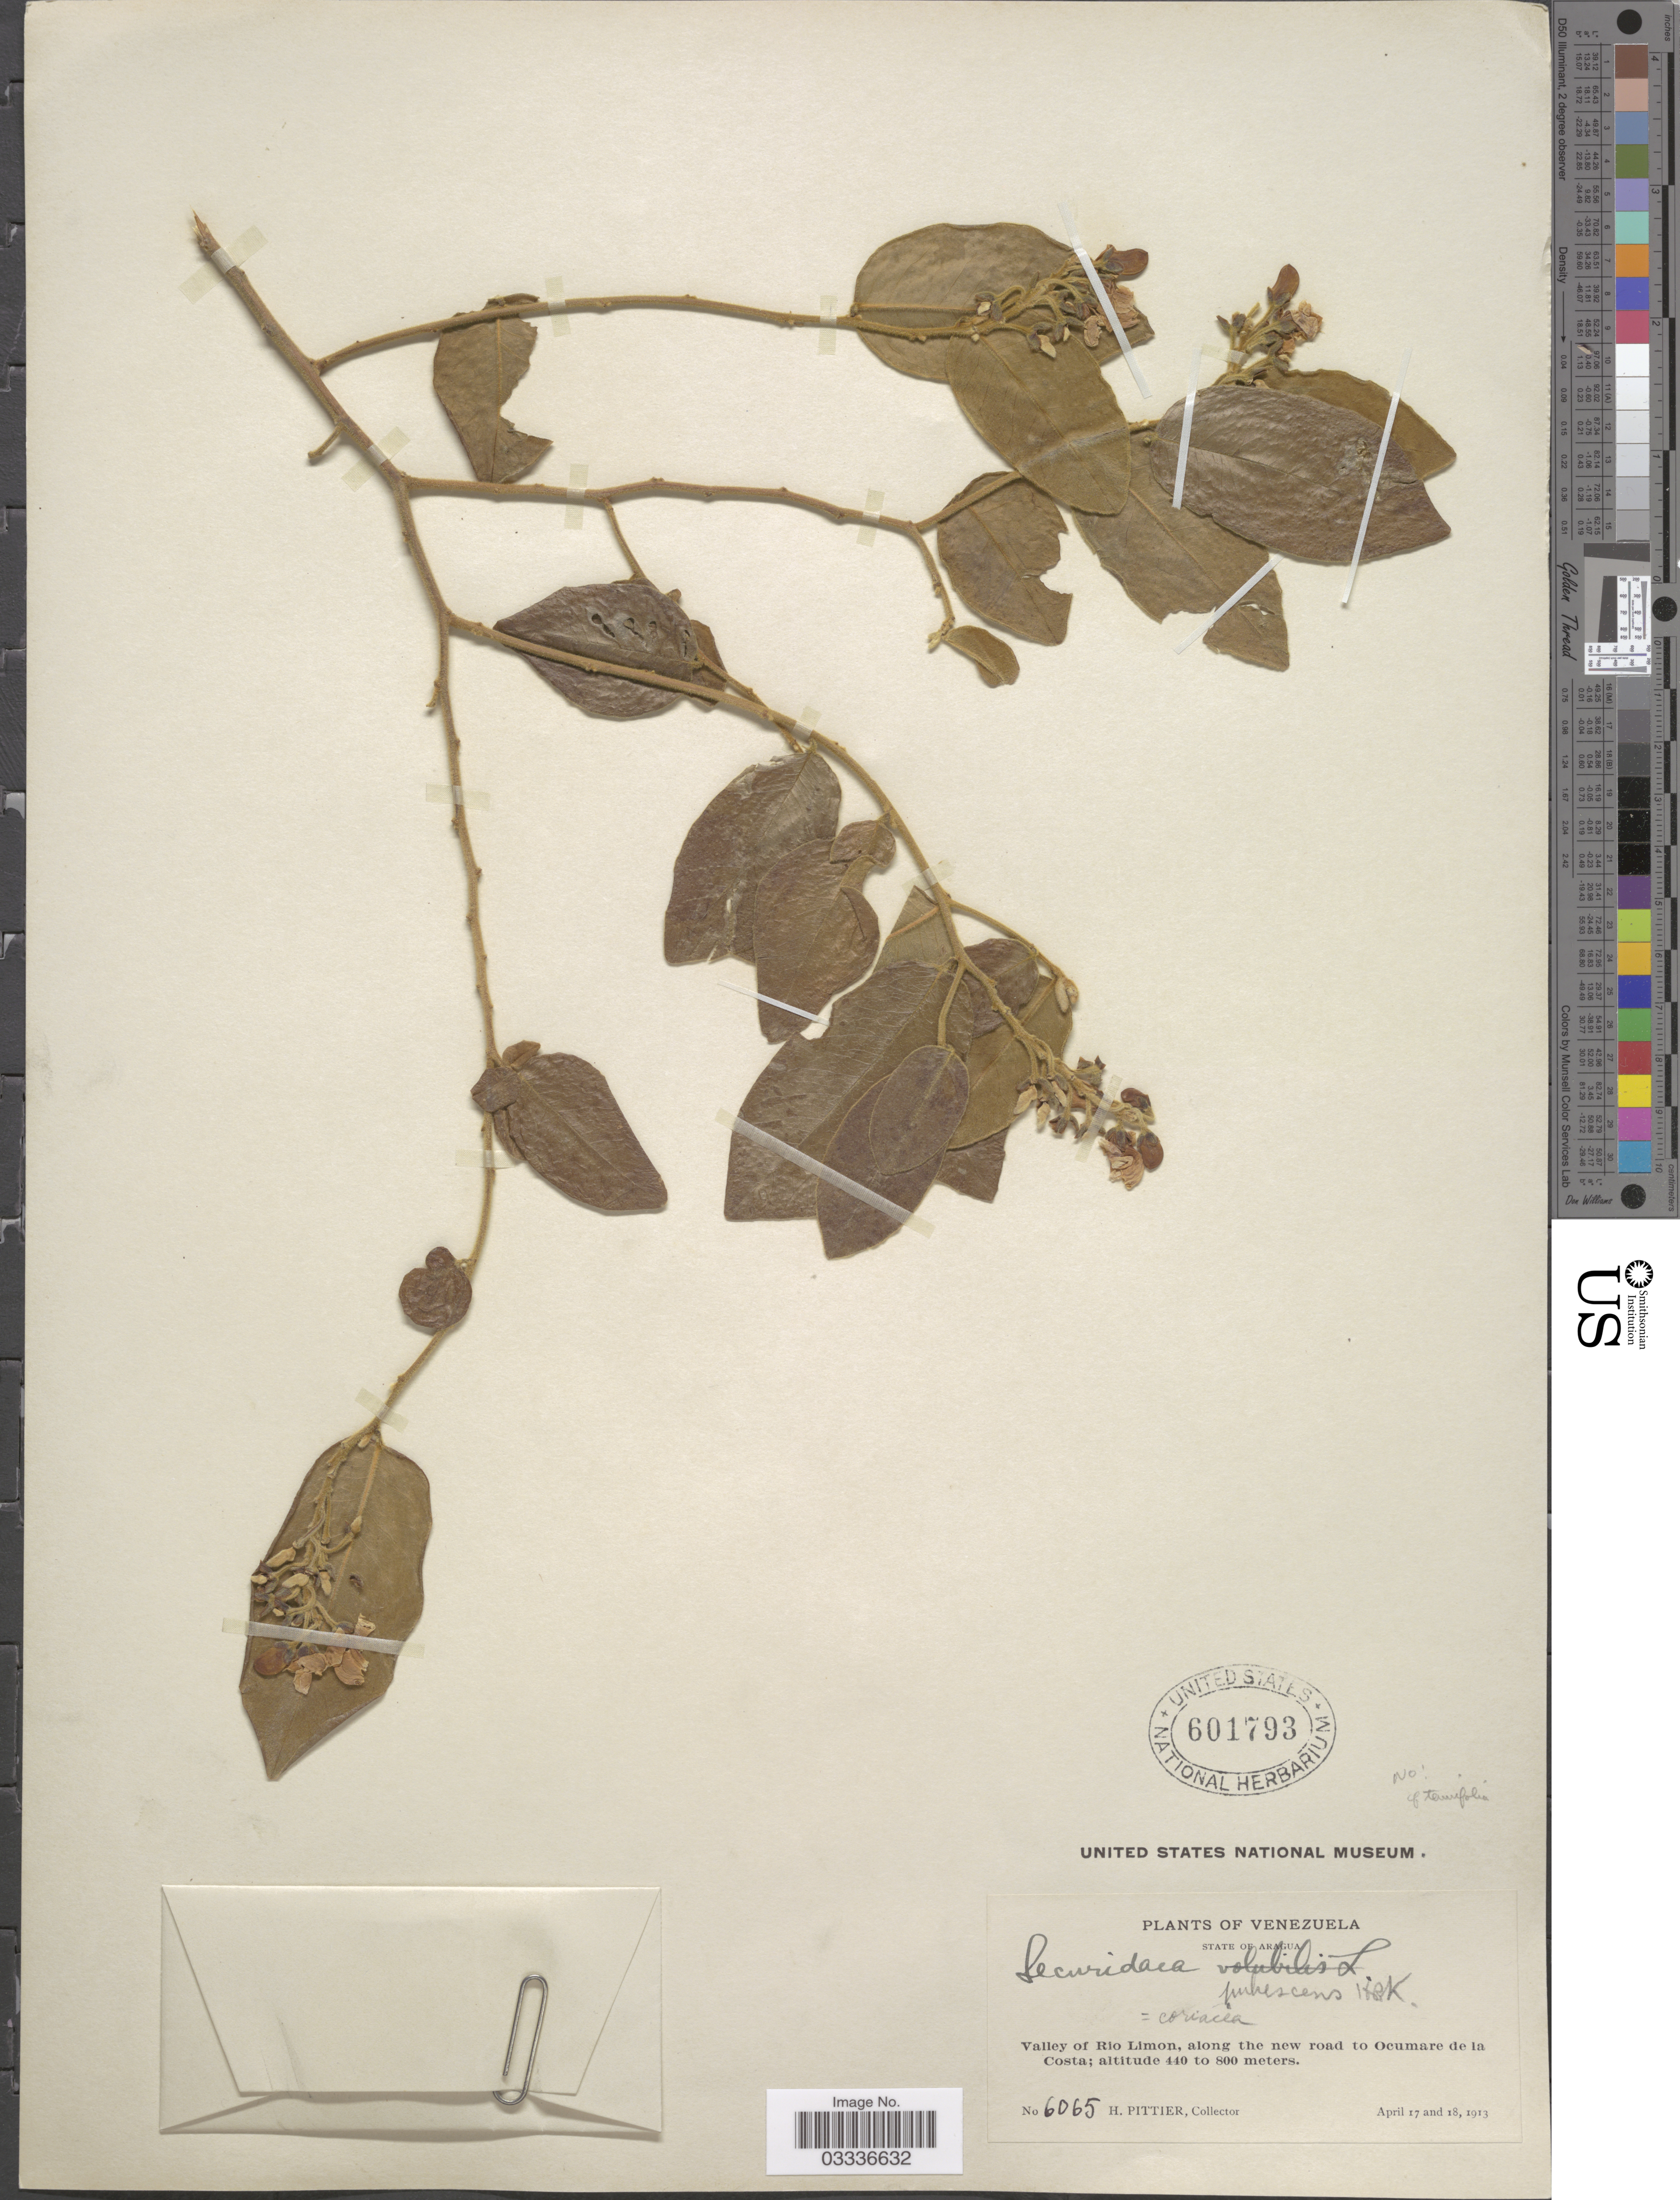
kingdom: Plantae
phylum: Tracheophyta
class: Magnoliopsida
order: Fabales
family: Polygalaceae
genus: Securidaca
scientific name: Securidaca tenuifolia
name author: Chodat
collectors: H. F. Pittier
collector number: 6065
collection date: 1913-04-17/1913-04-18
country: Venezuela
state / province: Aragua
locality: Valley of Rio Limon, along the new road to Ocumare de la Costa.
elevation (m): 440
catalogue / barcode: US 601793